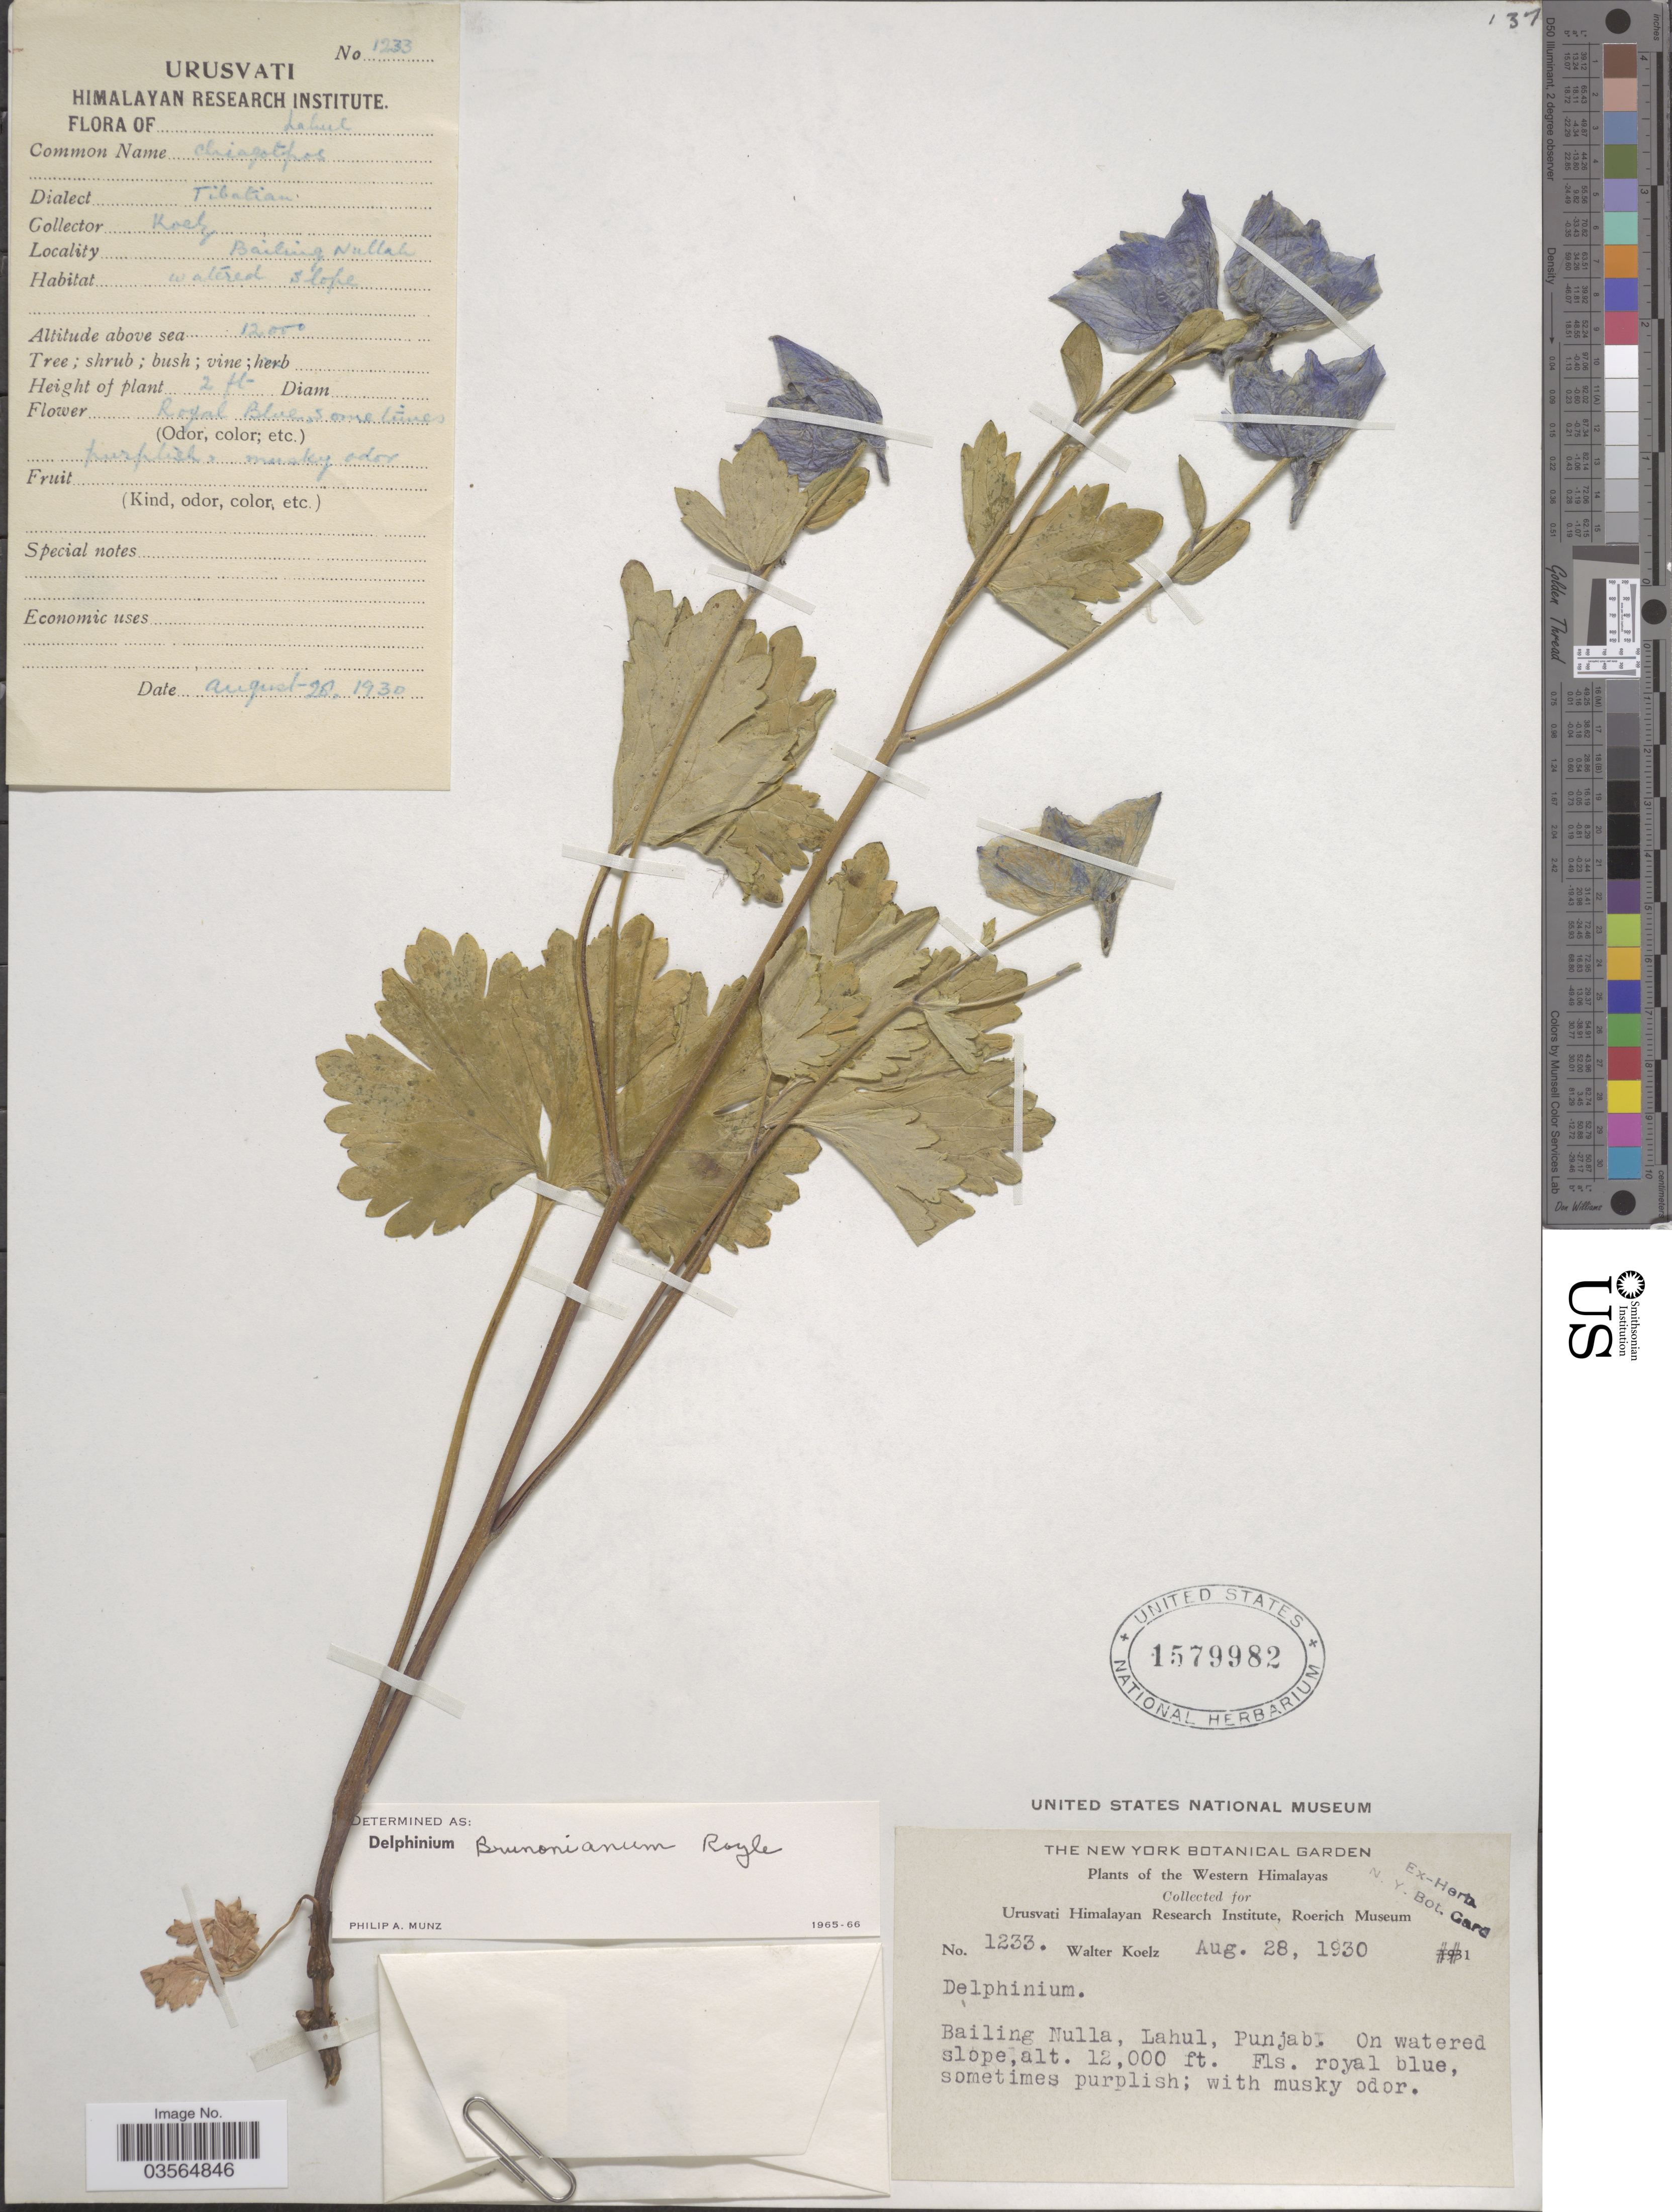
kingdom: Plantae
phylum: Tracheophyta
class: Magnoliopsida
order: Ranunculales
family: Ranunculaceae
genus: Delphinium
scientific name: Delphinium brunonianum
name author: Royle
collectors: W. N. Koelz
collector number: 1233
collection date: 1930-08-28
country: India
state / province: Punjab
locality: Bailling Nulah. Western Himalayas. Bailing Nulla, Lahul. On watered slope.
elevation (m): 3658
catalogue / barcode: US 1579982